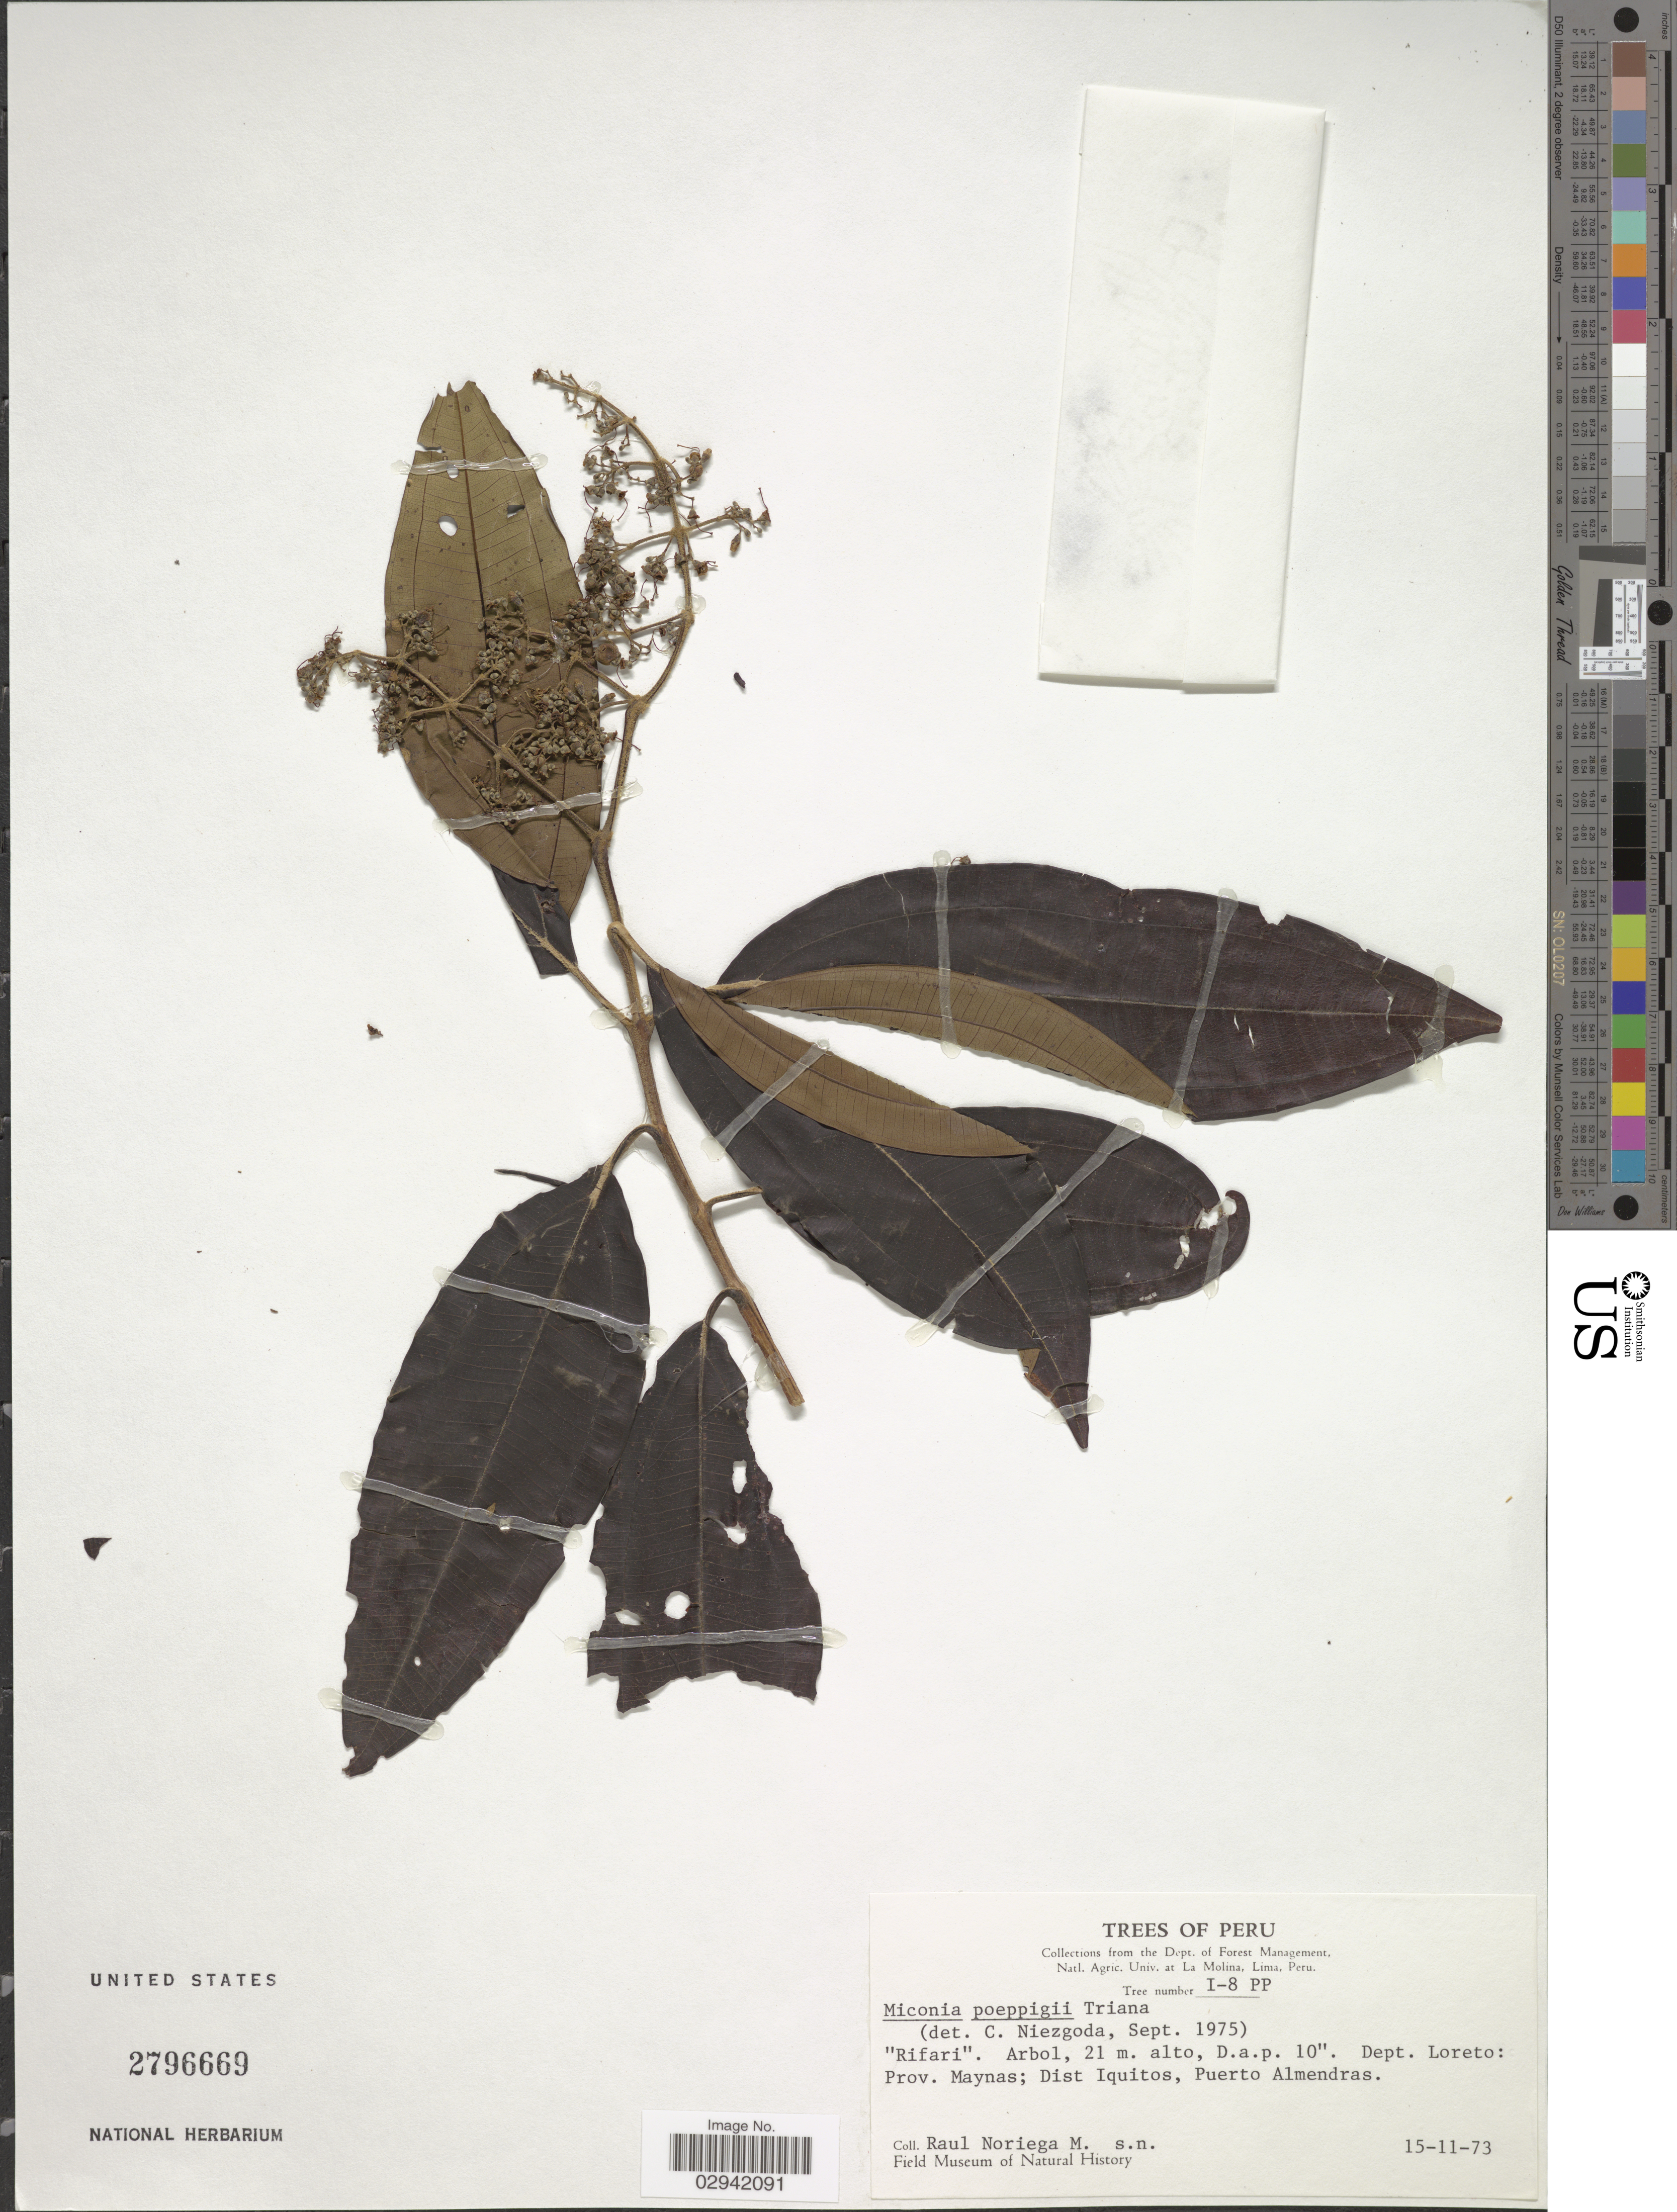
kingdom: Plantae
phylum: Tracheophyta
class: Magnoliopsida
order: Myrtales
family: Melastomataceae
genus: Miconia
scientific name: Miconia poeppigii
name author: Triana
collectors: R. Noriega M.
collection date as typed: Transcribed d/m/y: 15/11/73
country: Peru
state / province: Loreto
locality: Dept. Loreto: Prov. Maynas; Dist Iquitos, Puerto Almendras.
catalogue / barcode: US 2796669